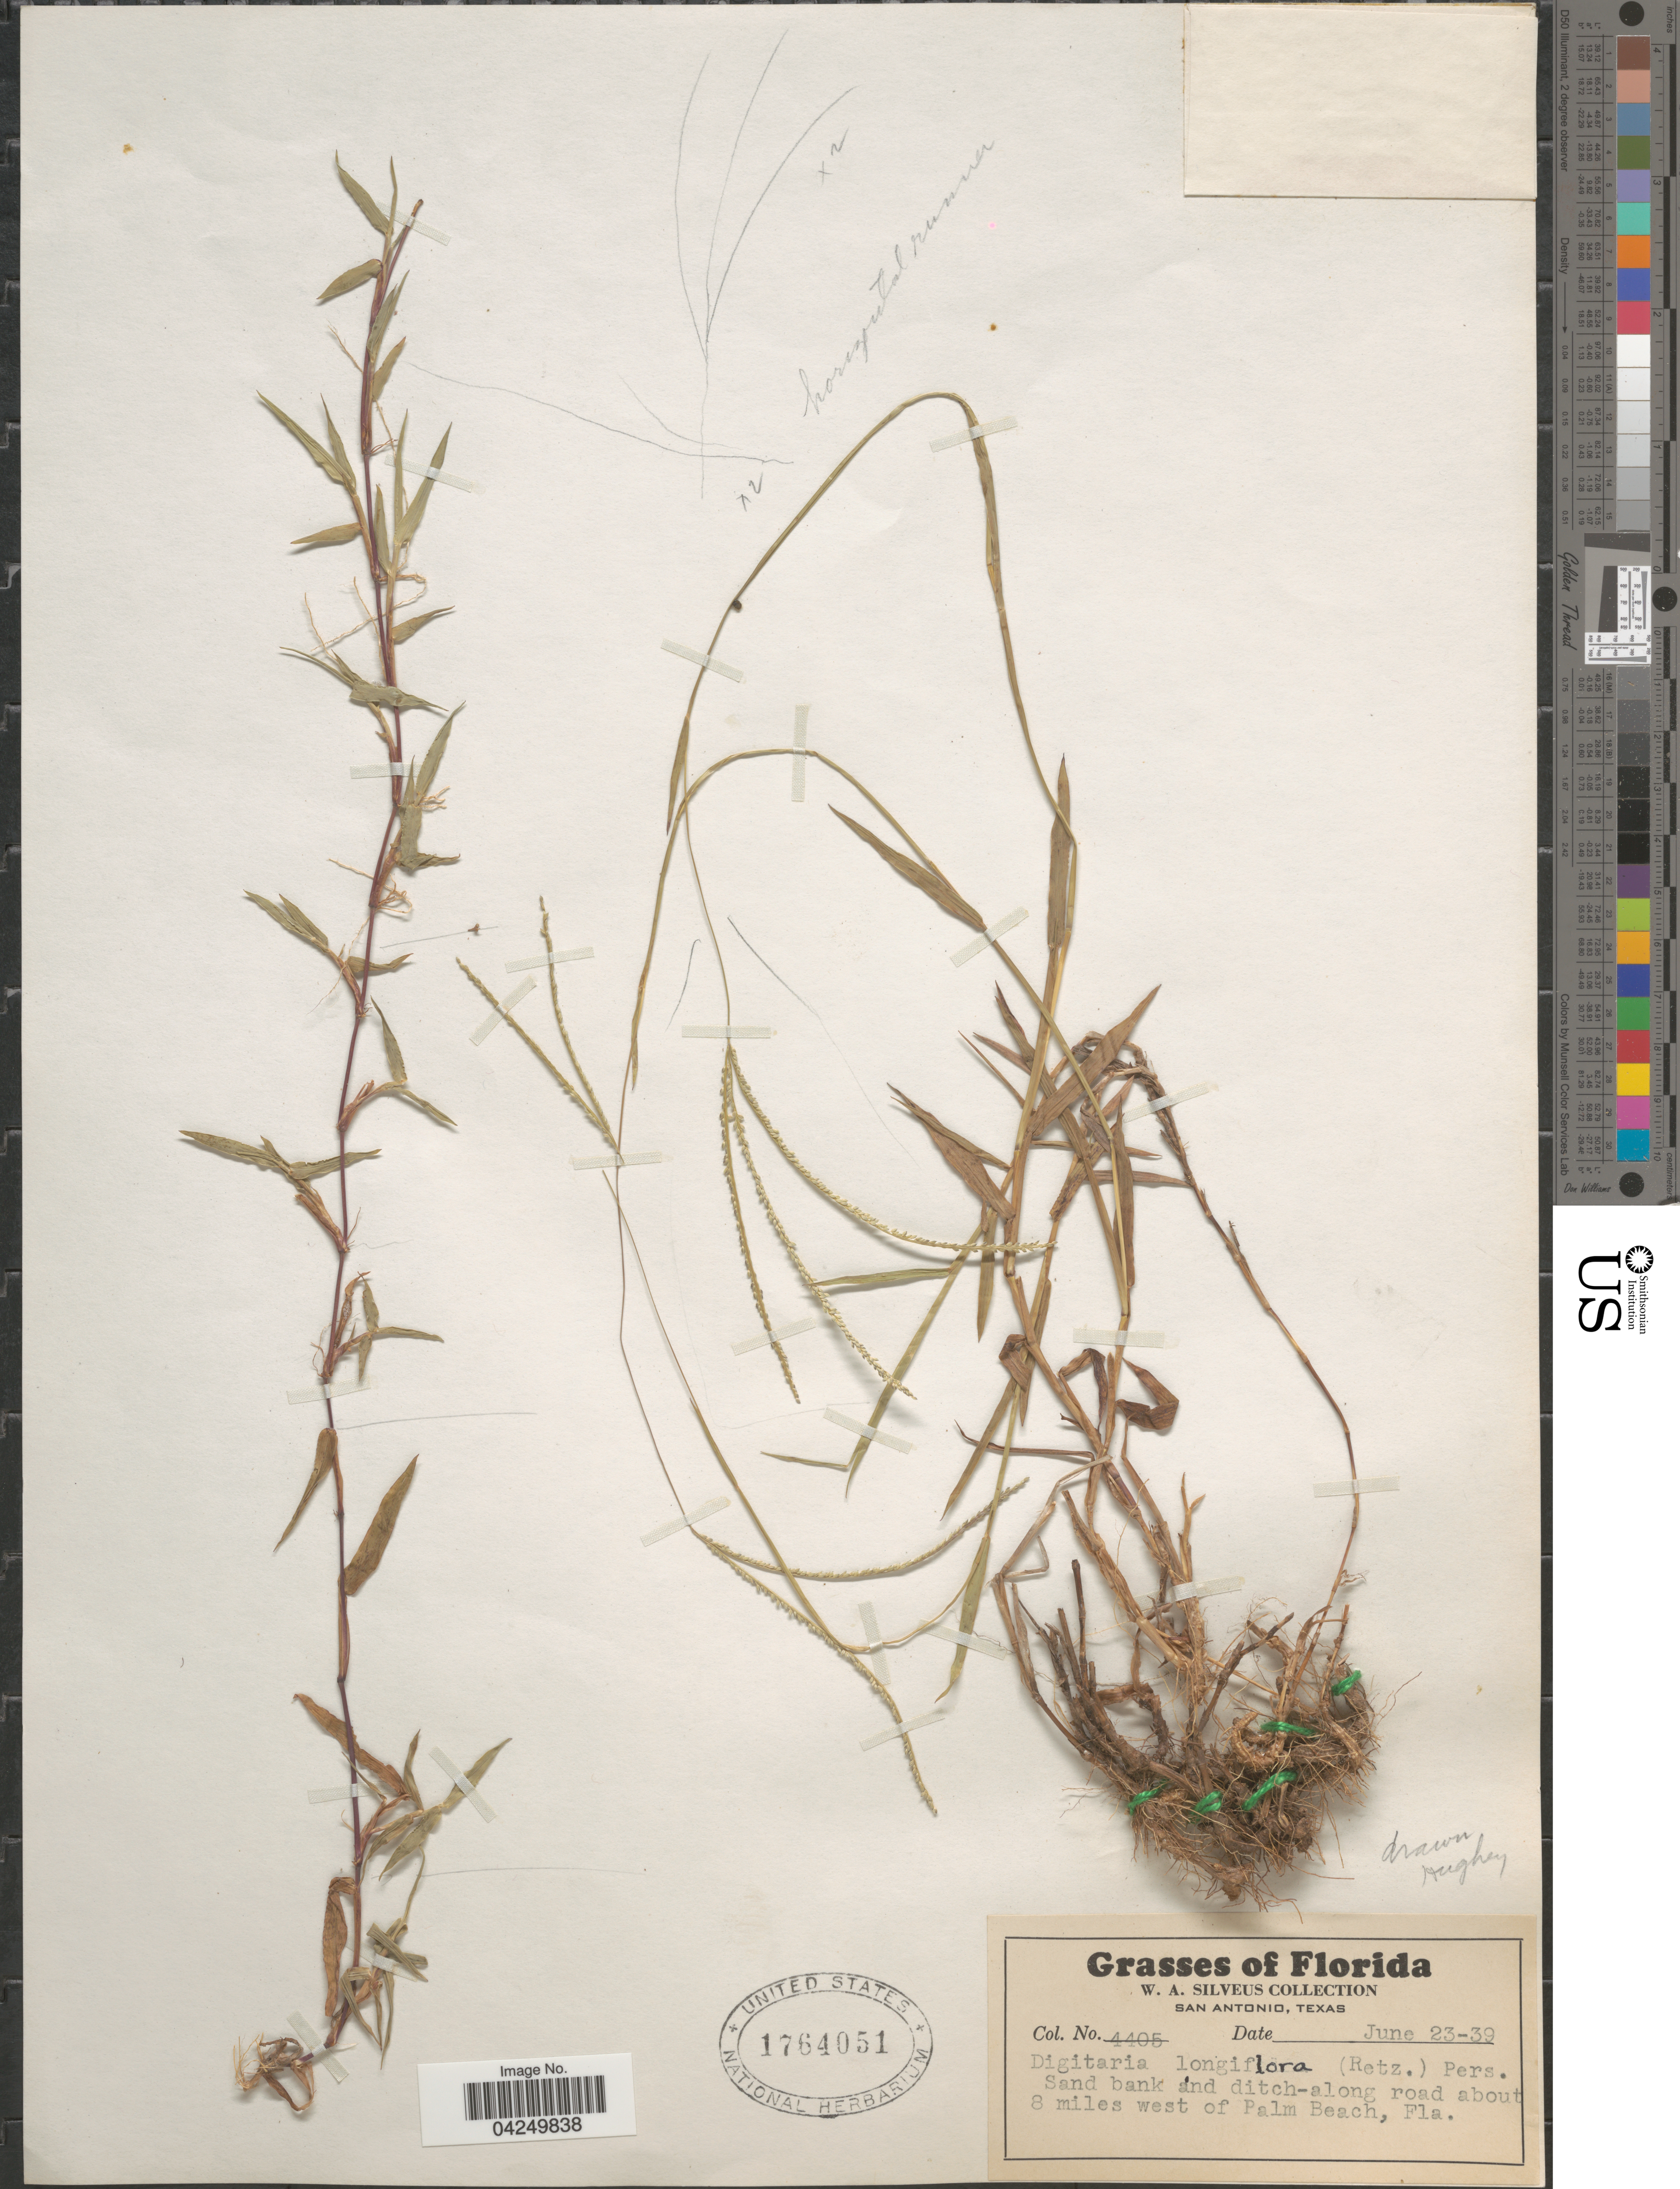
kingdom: Plantae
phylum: Tracheophyta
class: Liliopsida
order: Poales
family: Poaceae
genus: Digitaria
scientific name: Digitaria longiflora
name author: (Retz.) Pers.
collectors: W. Silveus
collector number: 4405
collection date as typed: Transcribed d/m/y: 23/6/39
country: United States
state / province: Florida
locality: Sand bank and ditch-along road about 8 miles west of Palm Beach.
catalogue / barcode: US 1764051